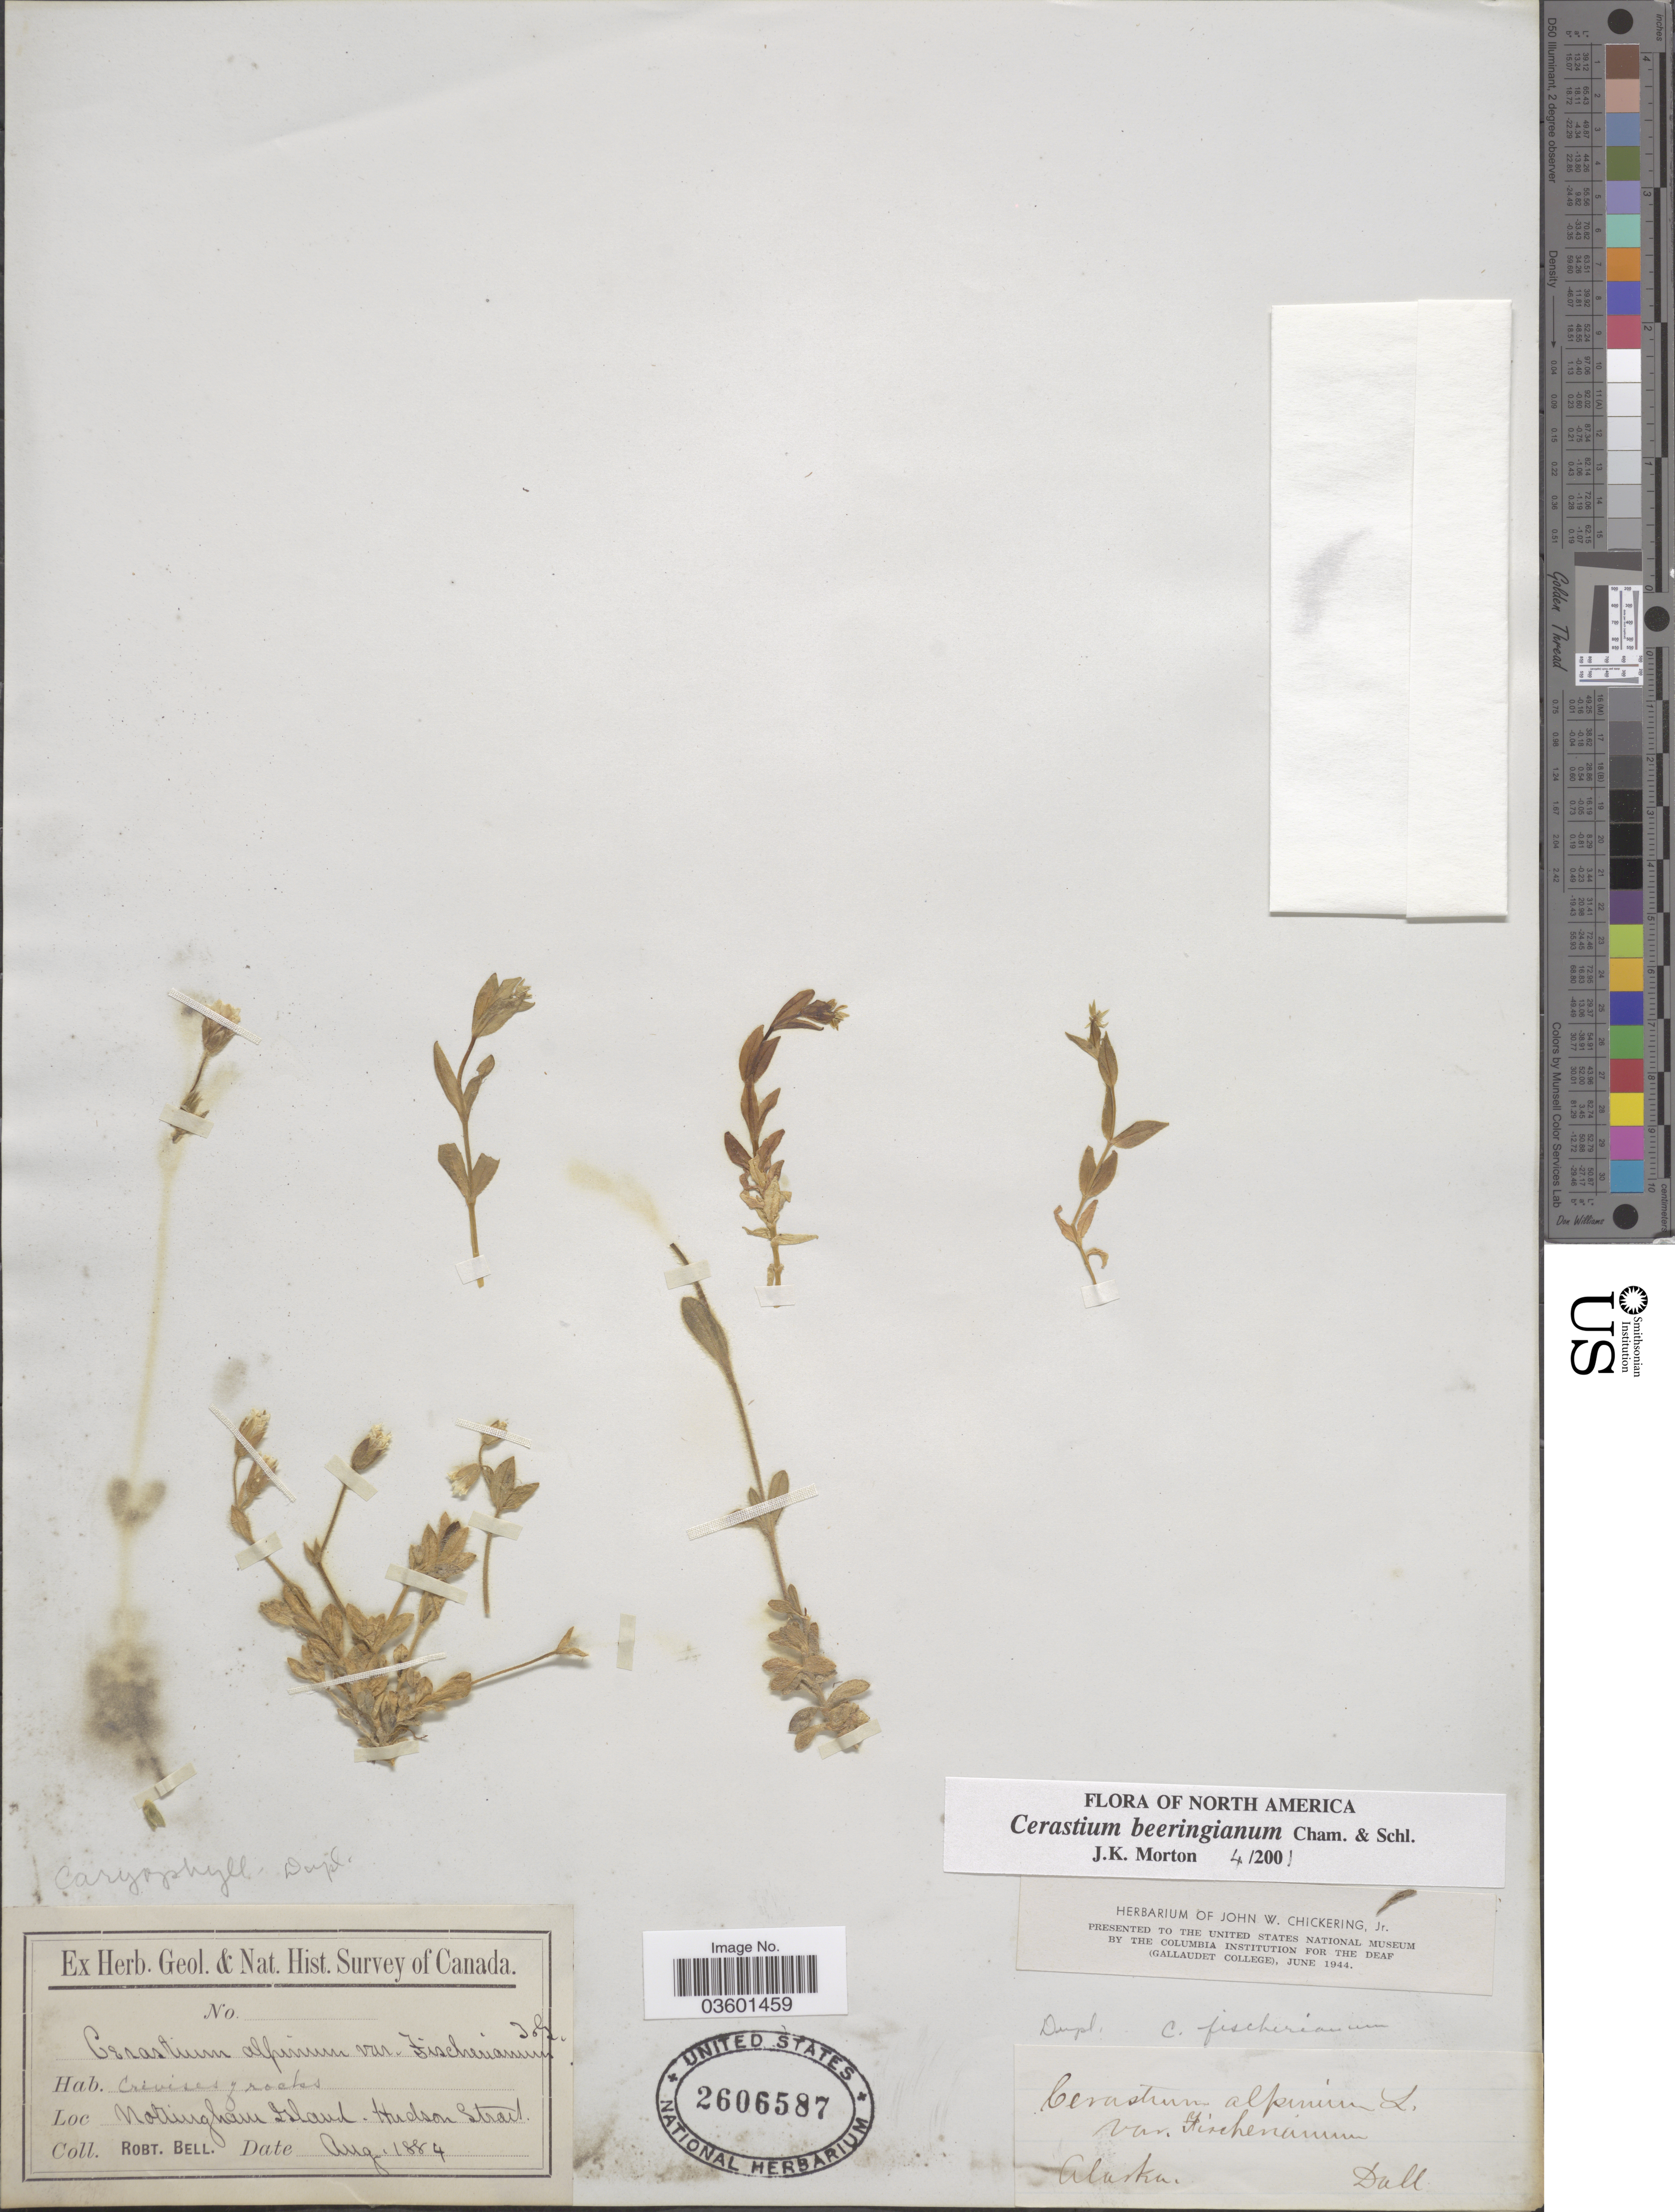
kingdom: Plantae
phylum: Tracheophyta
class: Magnoliopsida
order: Caryophyllales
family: Caryophyllaceae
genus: Cerastium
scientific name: Cerastium beeringianum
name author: Cham. & Schltdl.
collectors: -. Dall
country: United States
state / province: Alaska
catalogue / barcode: US 2606587-2